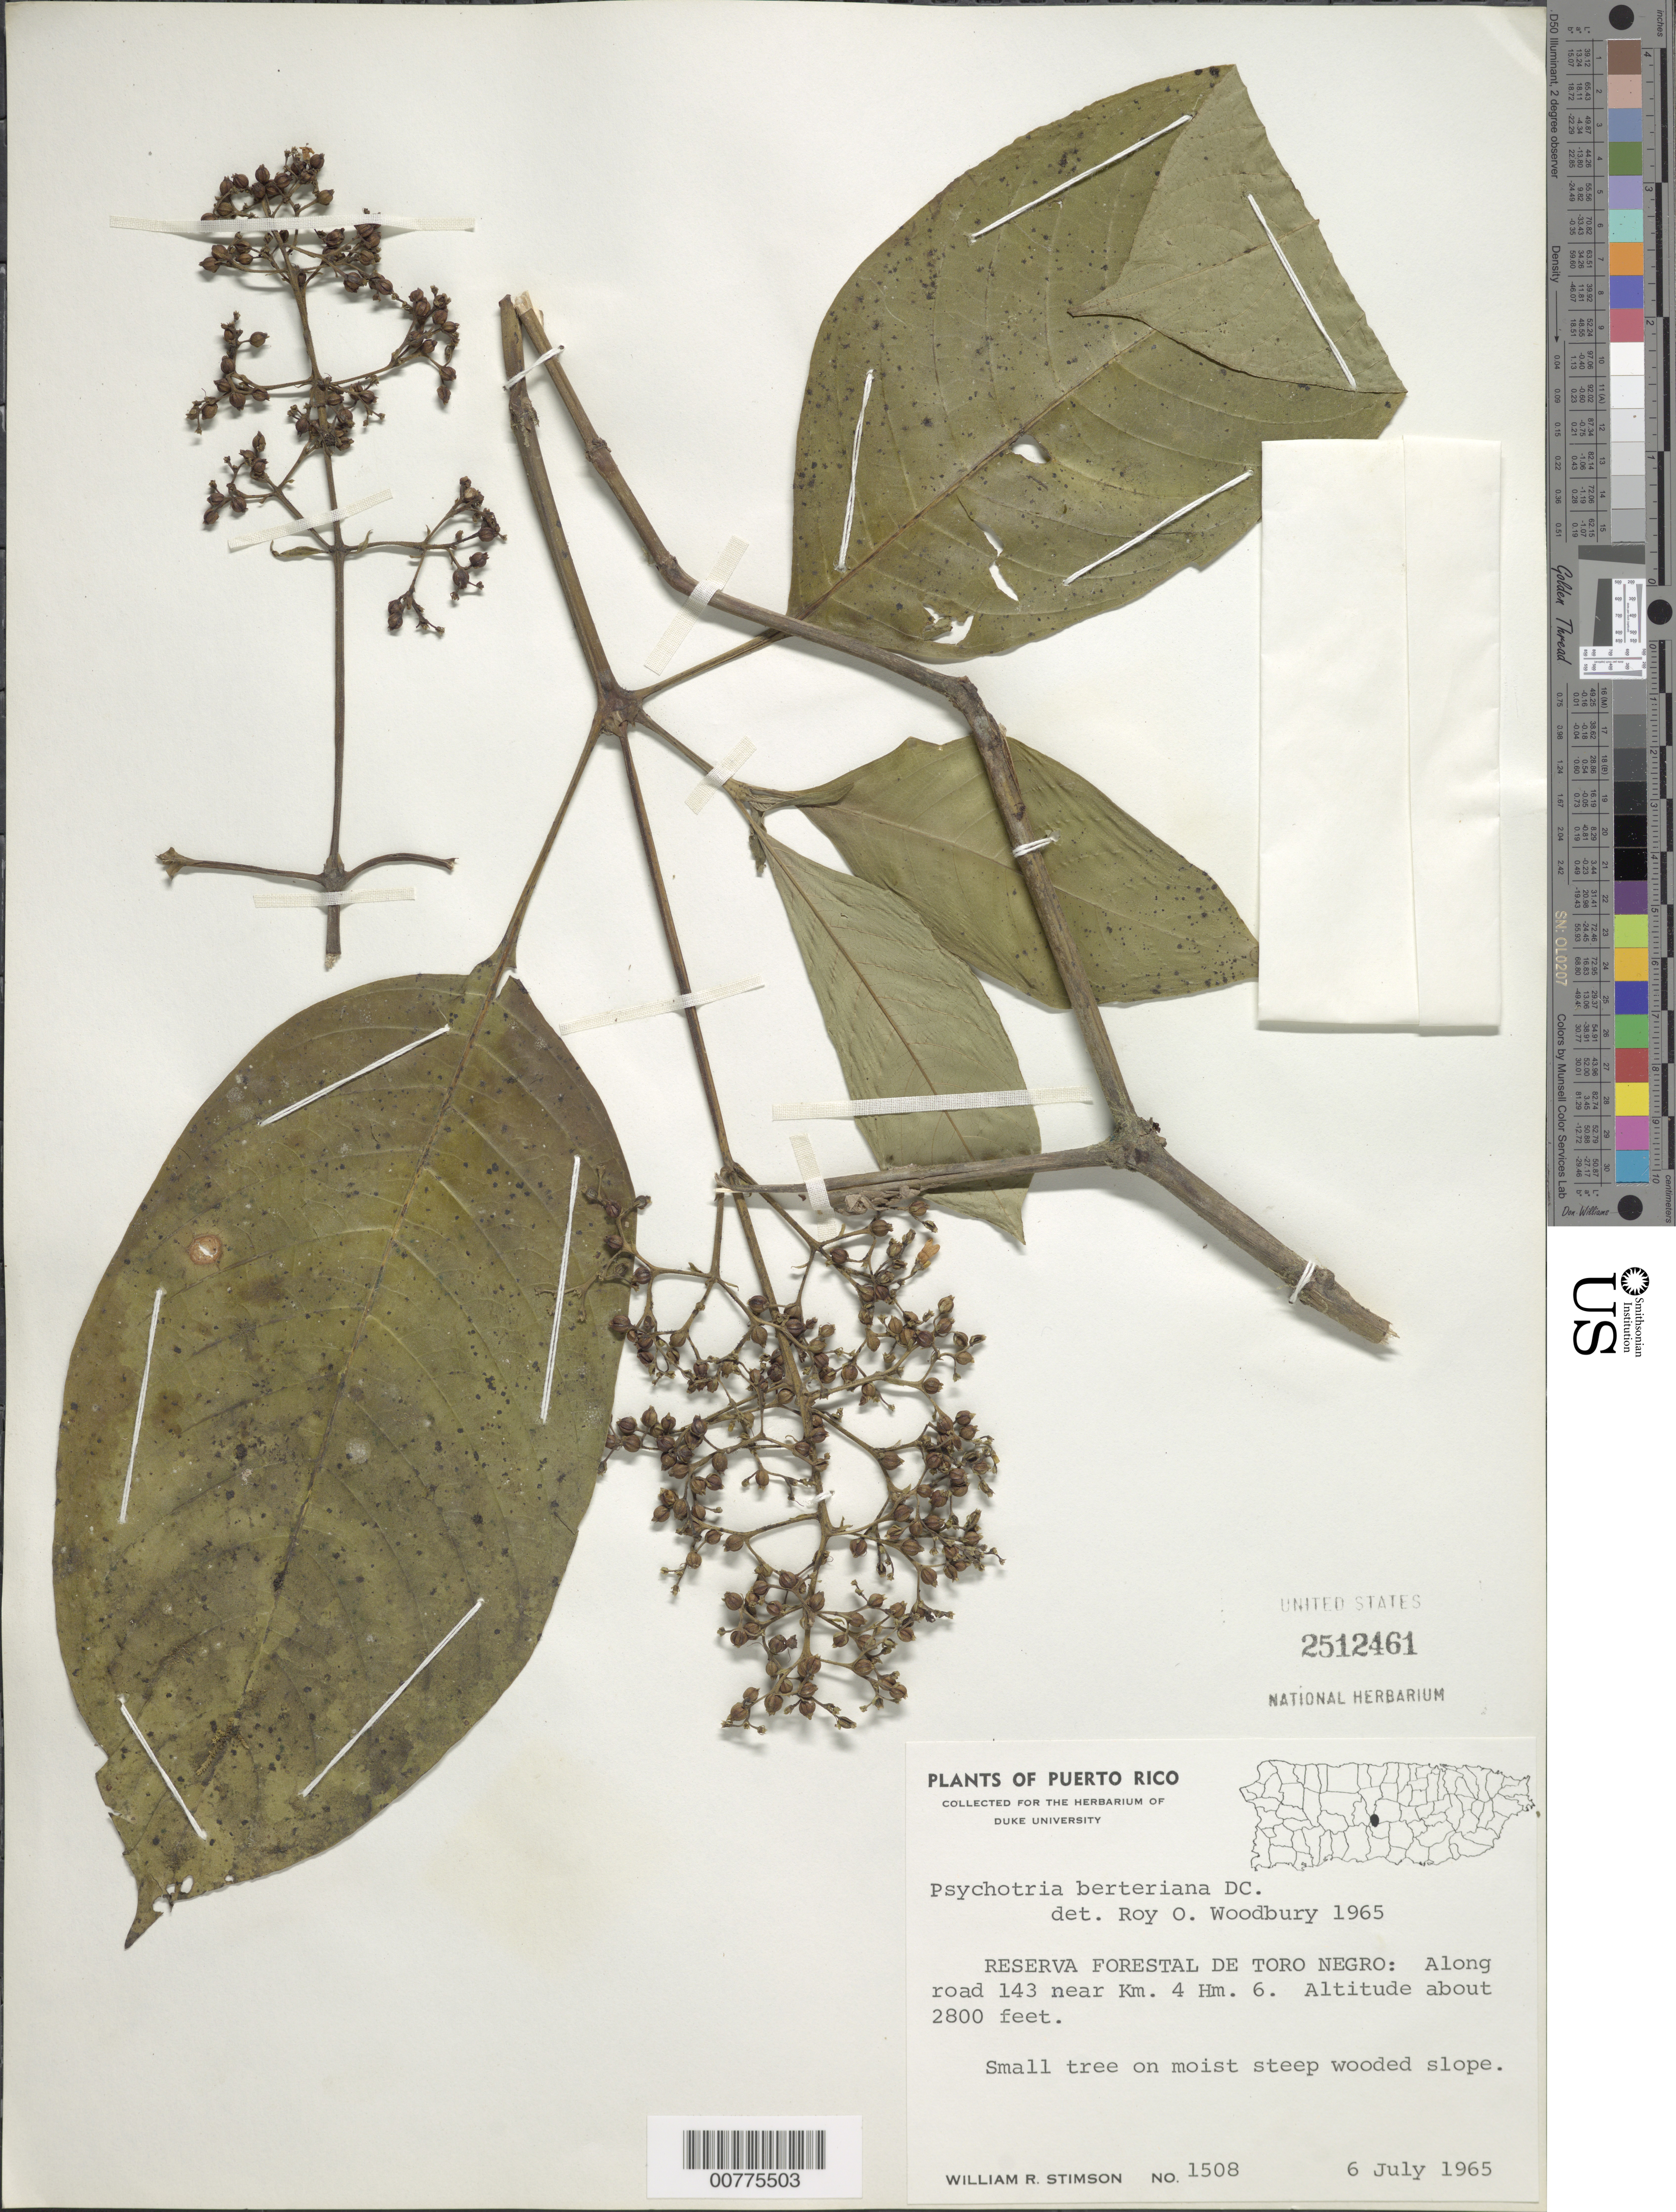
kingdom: Plantae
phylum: Tracheophyta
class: Magnoliopsida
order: Gentianales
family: Rubiaceae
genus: Psychotria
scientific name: Psychotria berteroana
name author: DC.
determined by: Woodbury, R. O.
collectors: W. R. Stimson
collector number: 1508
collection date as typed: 06 Jul 1965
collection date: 1965-07-06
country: Puerto Rico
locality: Reserva Forestal de Toro Negro: Along road 143 near Km. 4 Hm. 6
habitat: Moist steep wooded slopes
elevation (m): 853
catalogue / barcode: US 2512461